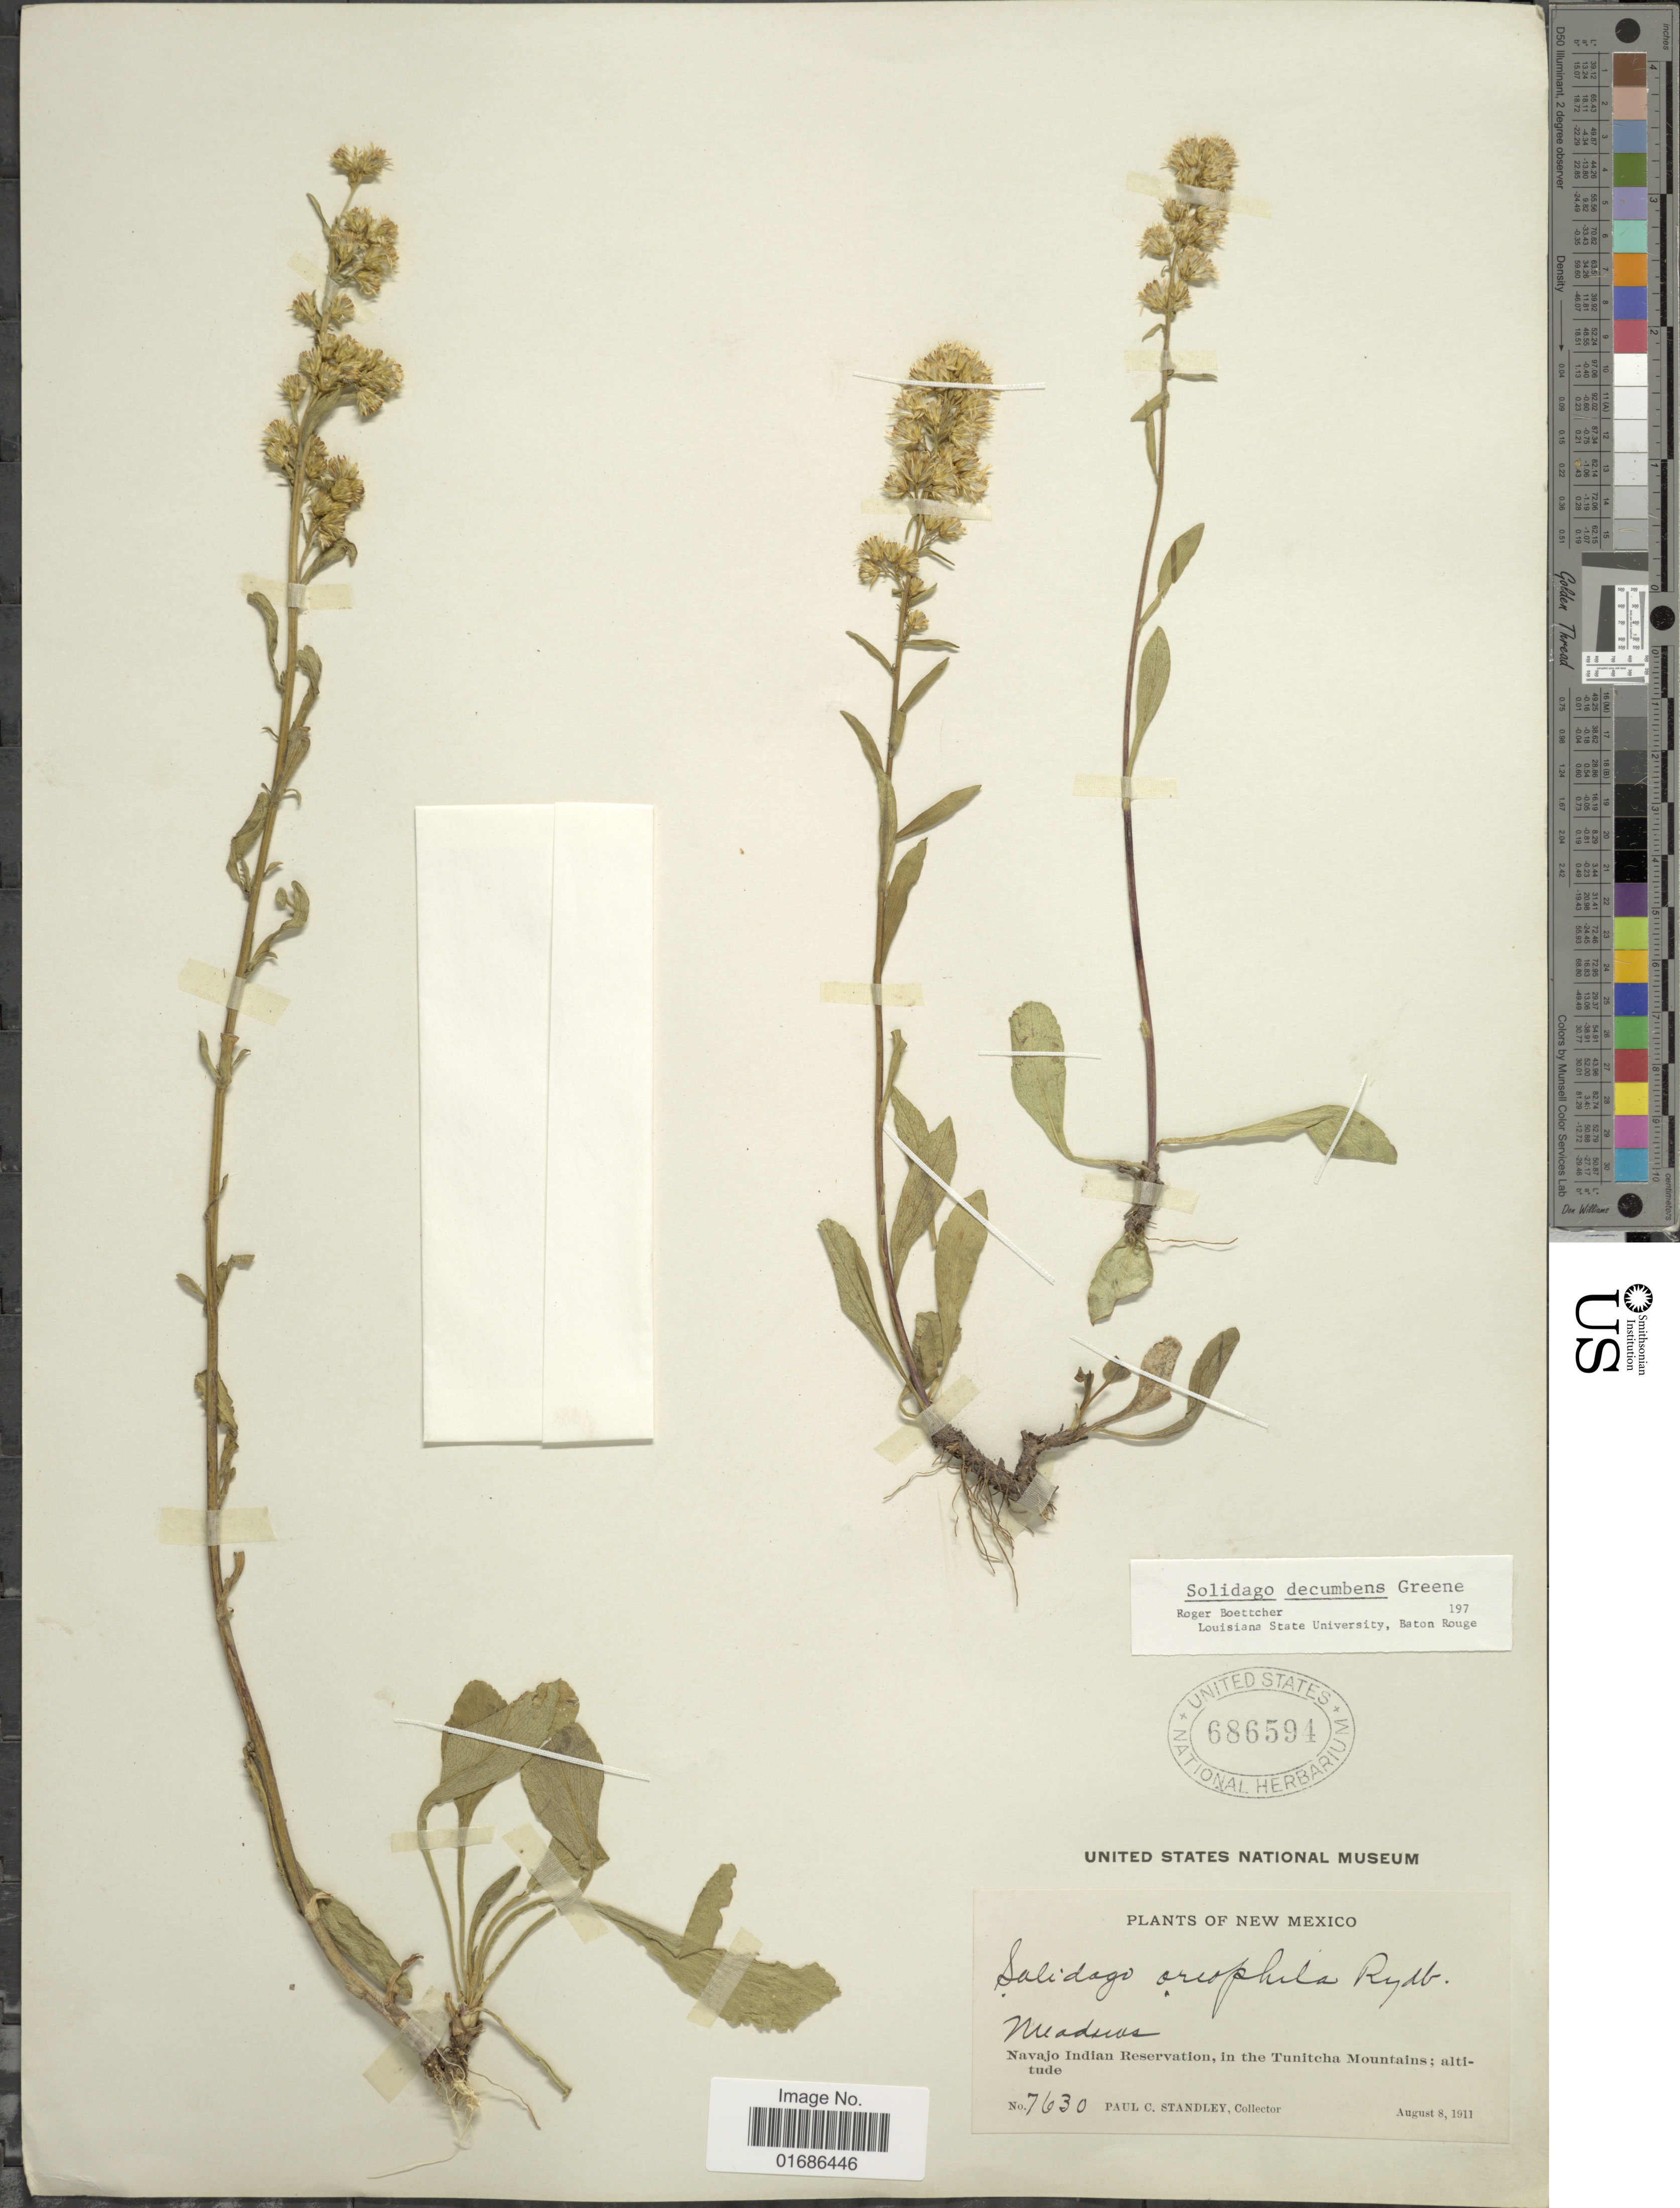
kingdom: Plantae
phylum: Tracheophyta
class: Magnoliopsida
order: Asterales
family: Asteraceae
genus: Solidago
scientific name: Solidago decumbens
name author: Greene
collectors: P. C. Standley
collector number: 7630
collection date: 1911-08-08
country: United States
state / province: New Mexico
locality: Meadwos, Navajo Indian Reservation, in the Tunitcha Mountains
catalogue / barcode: US 686594